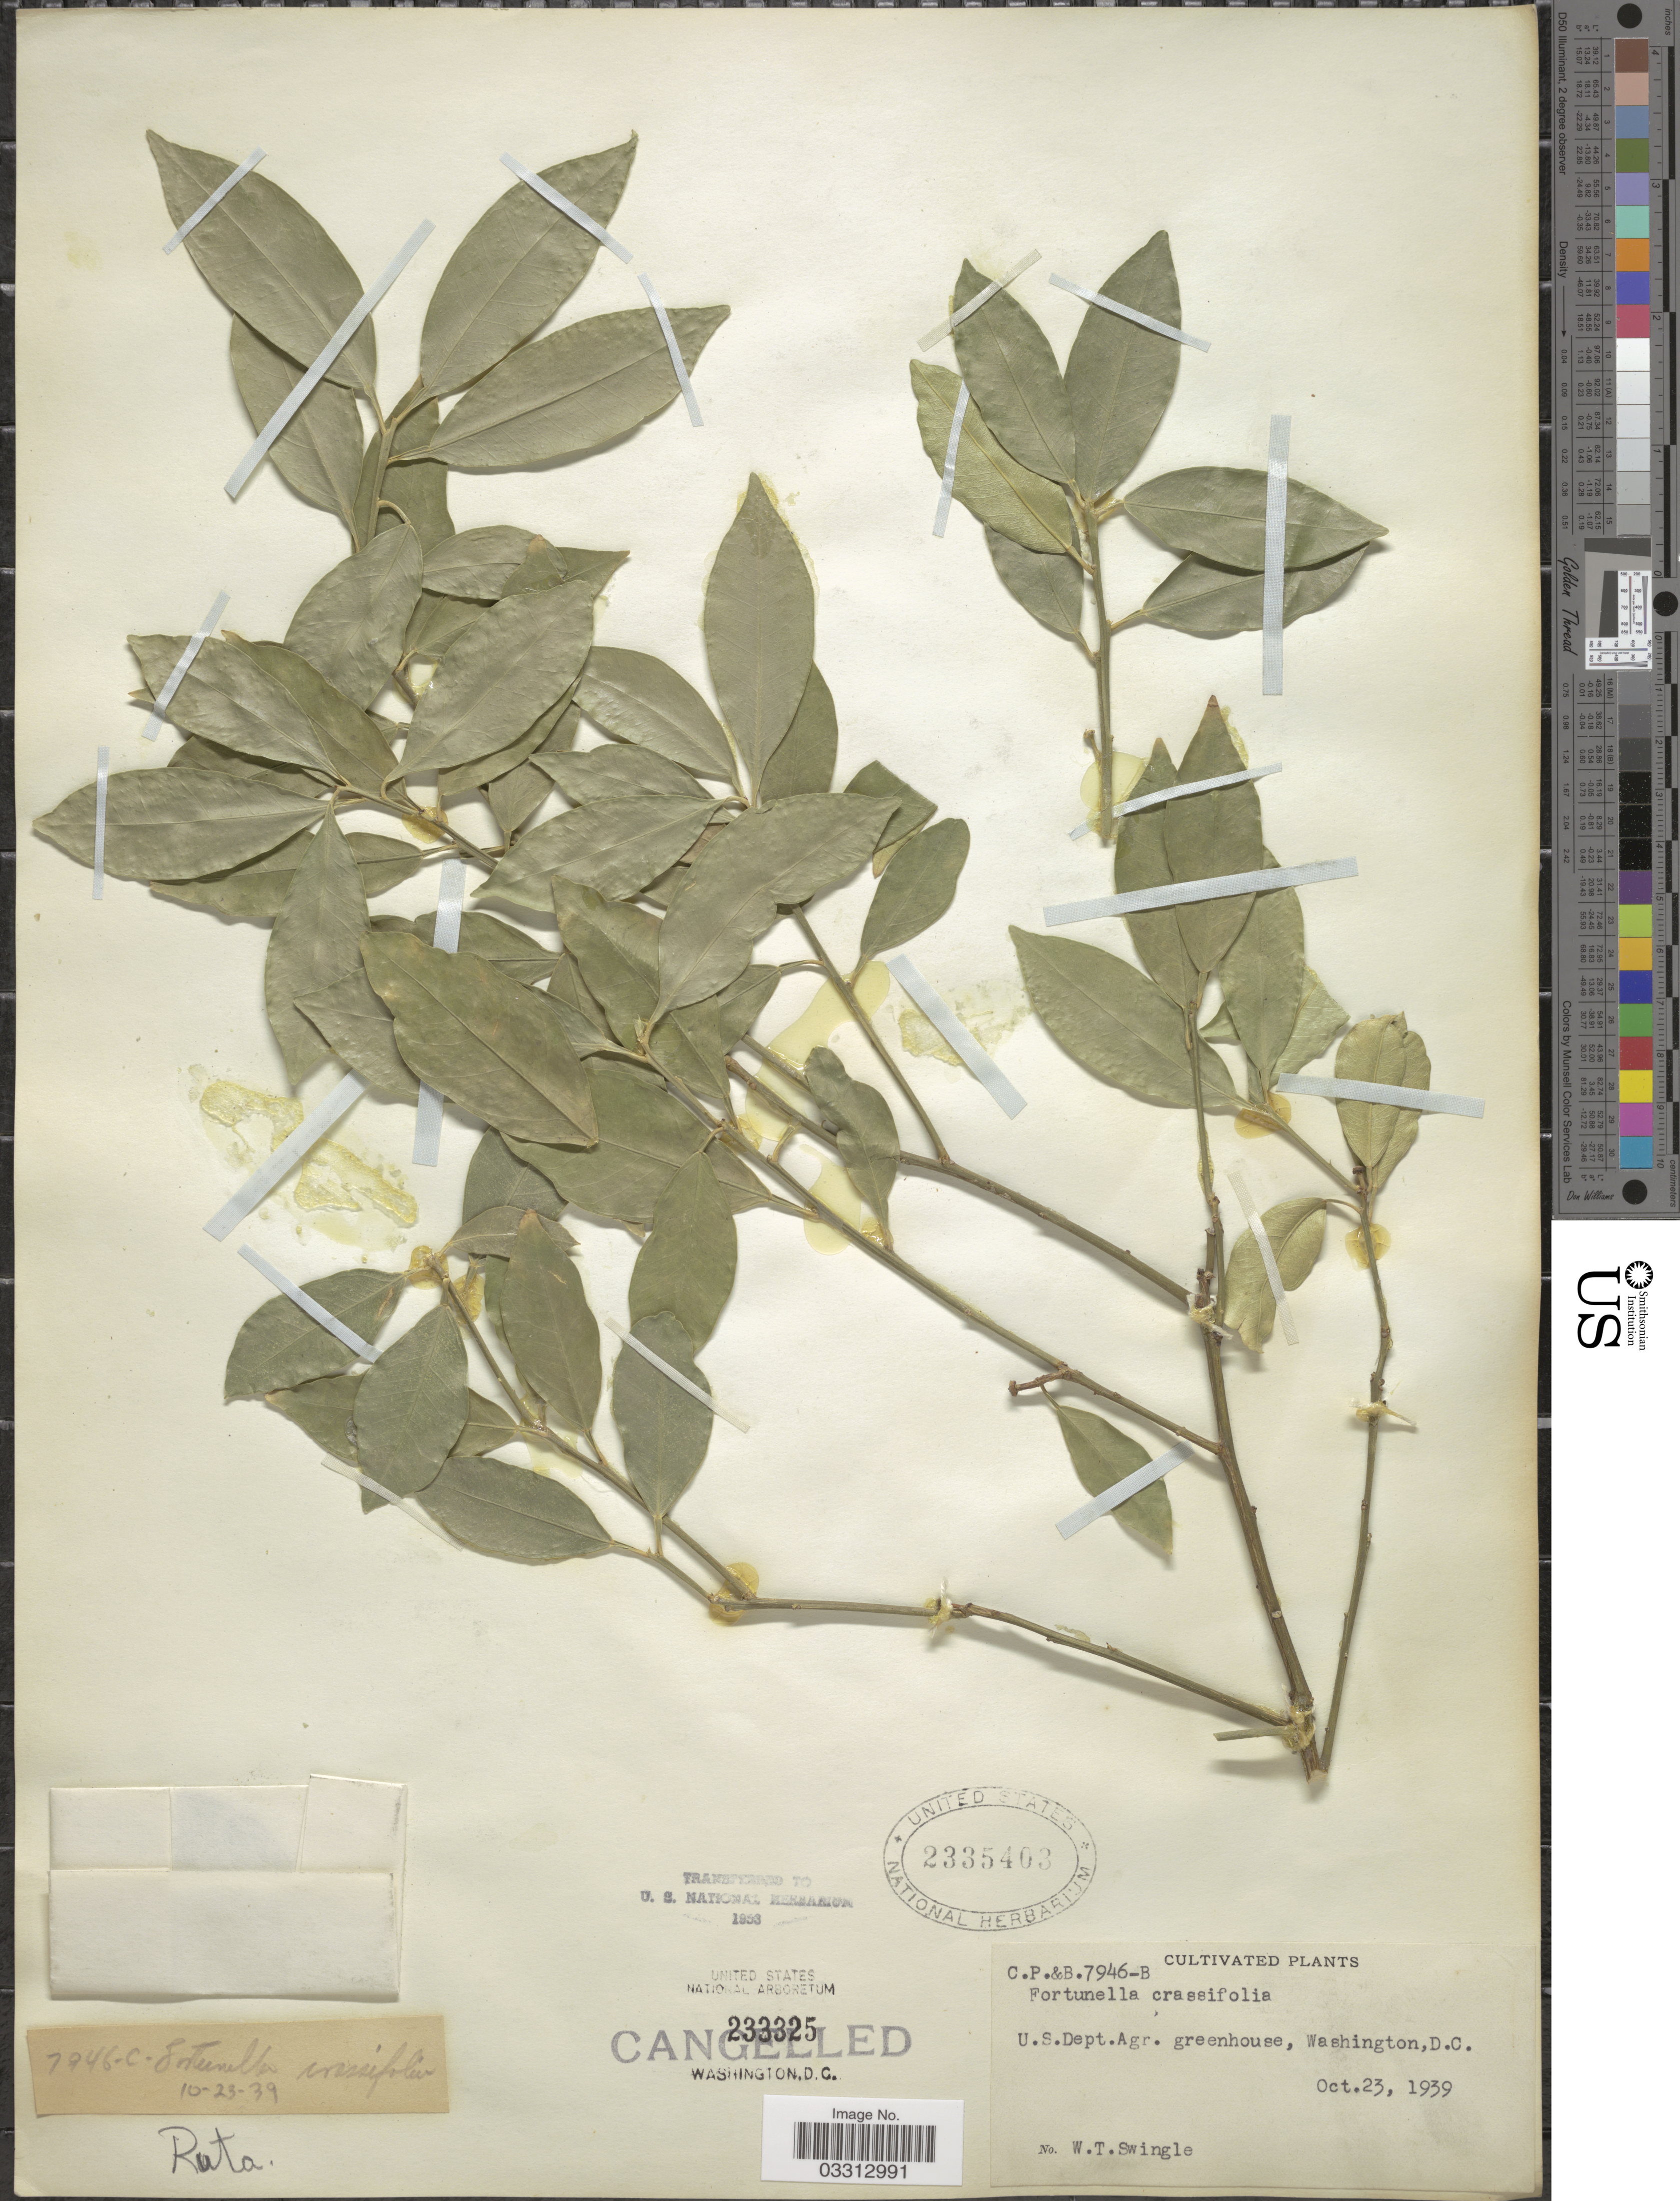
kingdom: Plantae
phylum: Tracheophyta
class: Magnoliopsida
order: Sapindales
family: Rutaceae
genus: Citrus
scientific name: Citrus japonica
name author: Thunb.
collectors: W. T. Swingle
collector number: C.P.&B.7946-B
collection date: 1939-10-23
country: United States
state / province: District of Columbia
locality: U.S. Dept. Agr. greenhouse, Washington, D.C.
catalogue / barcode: US 2335403